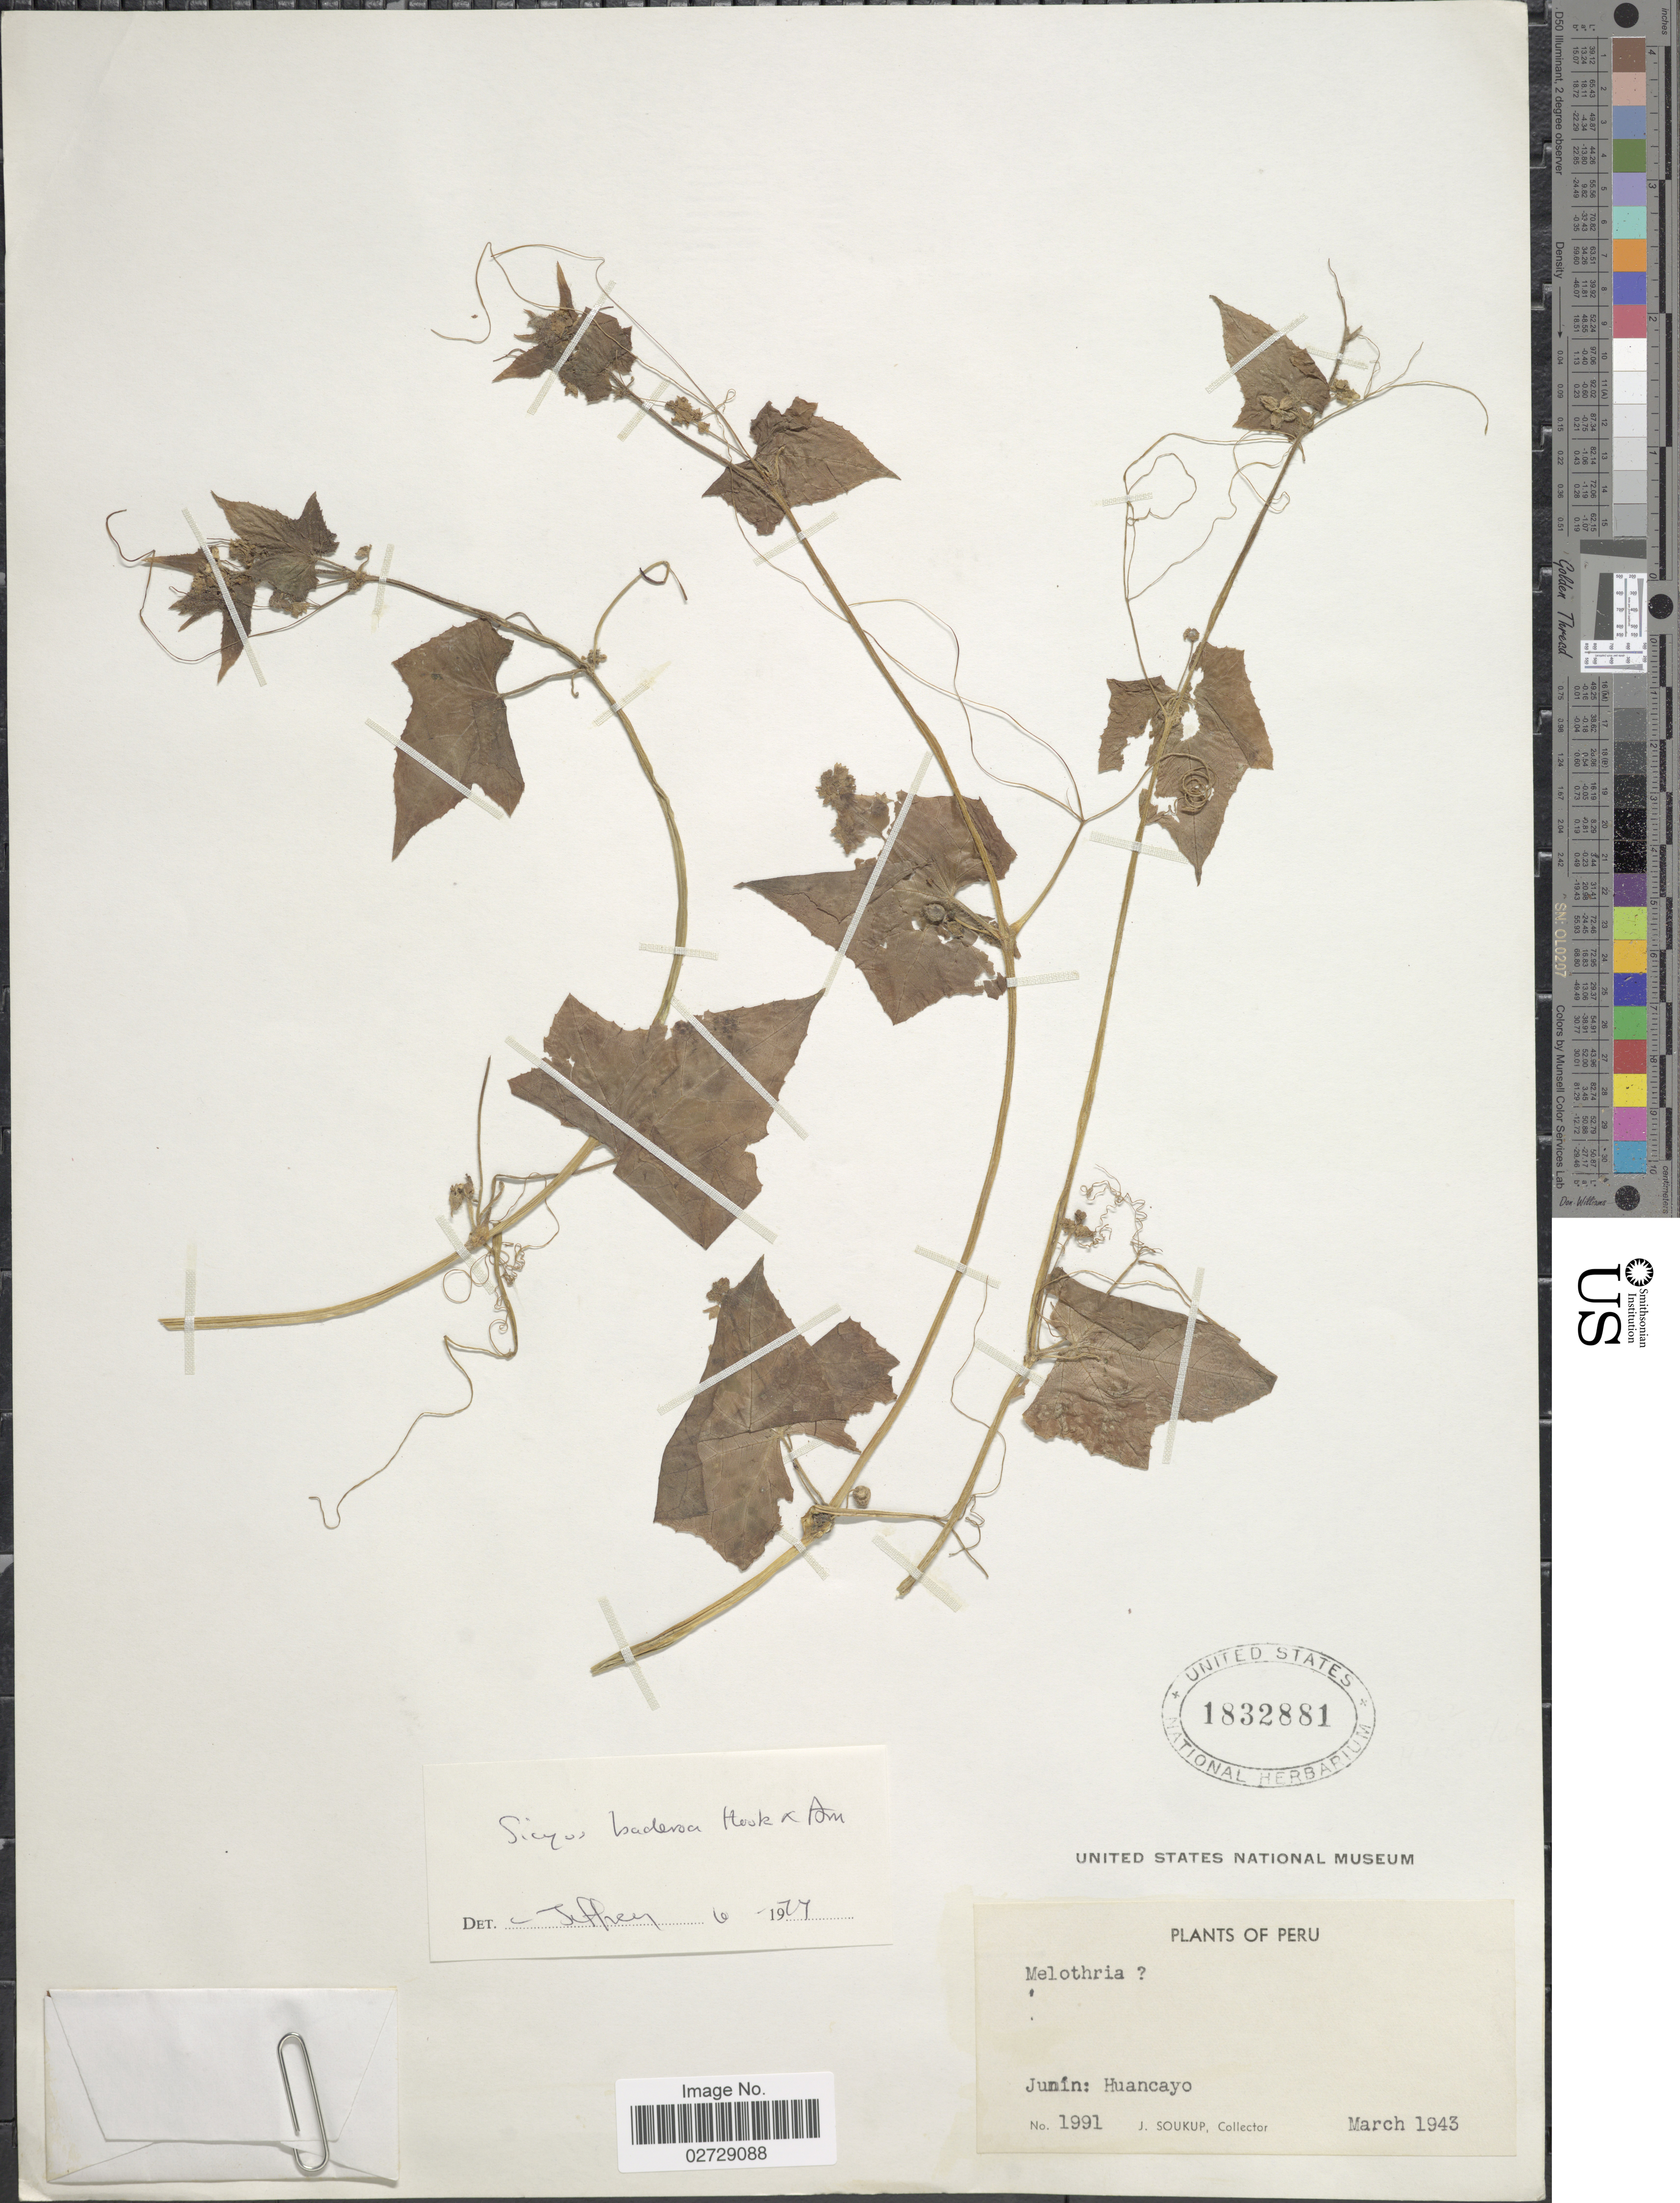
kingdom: Plantae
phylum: Tracheophyta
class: Magnoliopsida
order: Cucurbitales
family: Cucurbitaceae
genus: Sicyos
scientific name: Sicyos baderoa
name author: Hook. & Arn.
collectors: J. J. Soukup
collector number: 1991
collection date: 1943-03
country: Peru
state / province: Junín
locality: Huancayo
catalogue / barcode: US 1832881